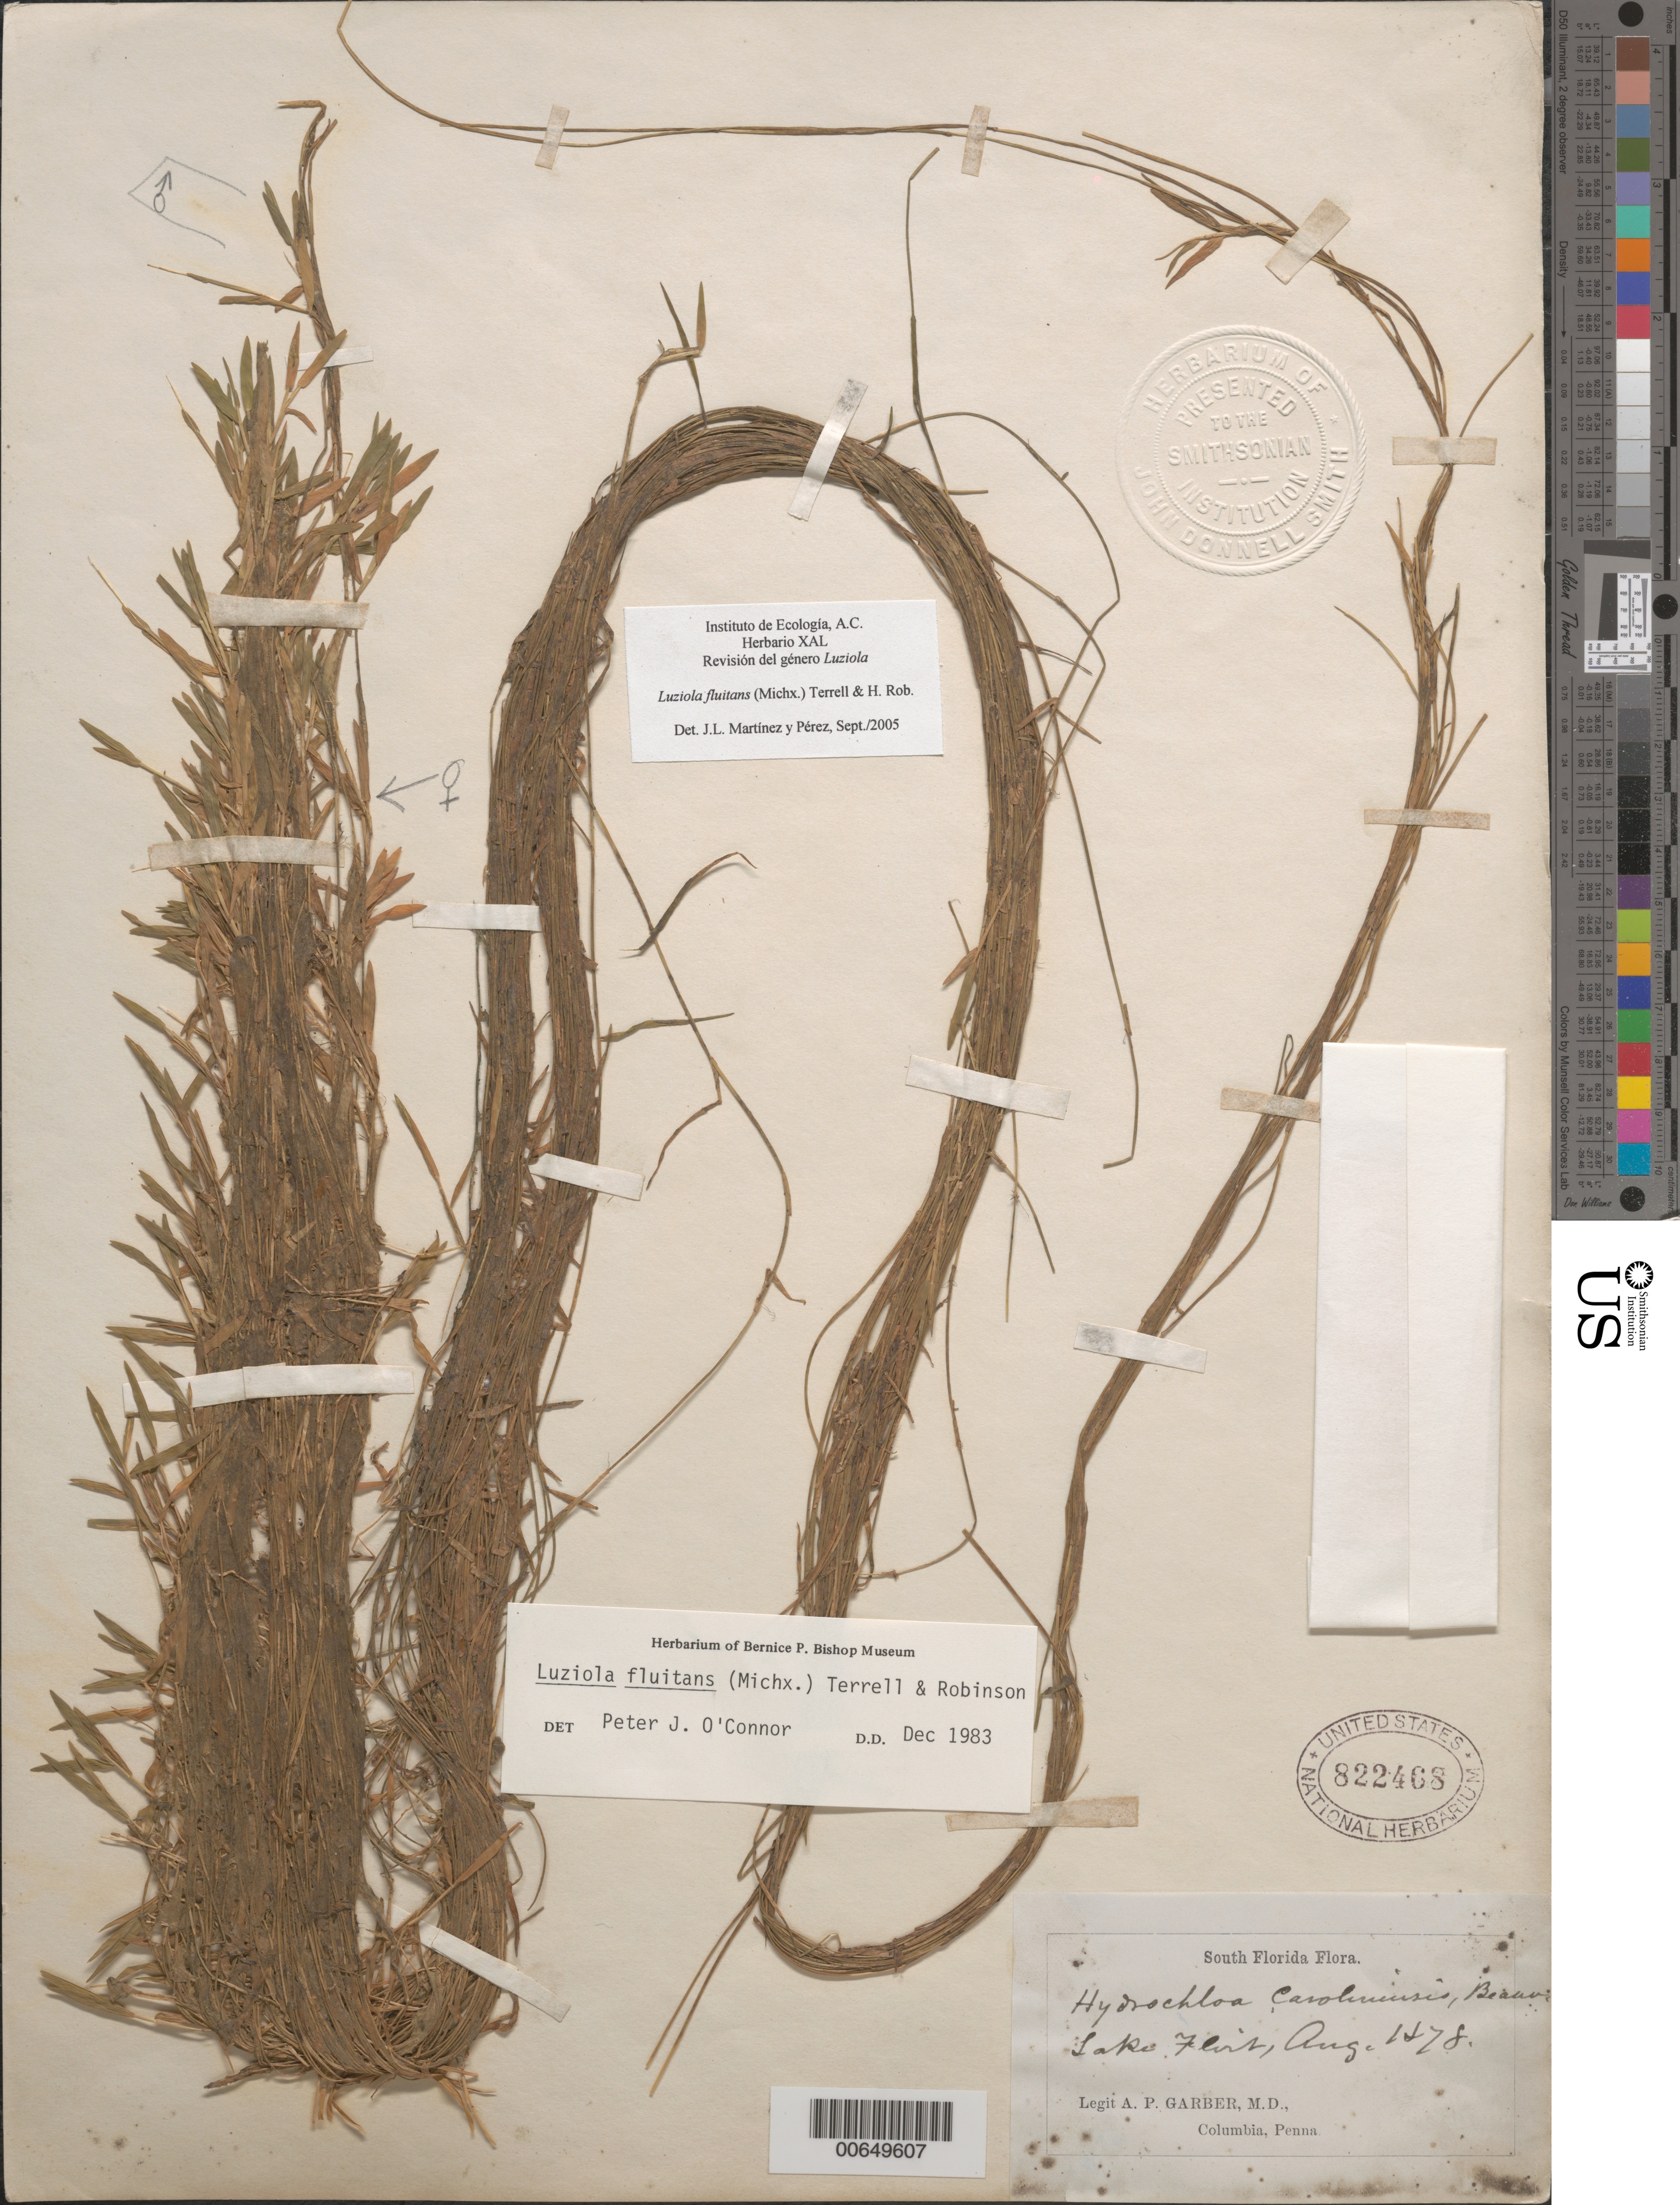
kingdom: Plantae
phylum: Tracheophyta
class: Liliopsida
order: Poales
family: Poaceae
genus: Luziola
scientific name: Luziola fluitans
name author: (Michx.) Terrell & H. Rob.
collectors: A. P. Garber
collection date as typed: Aug 1878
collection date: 1878-08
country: United States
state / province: Florida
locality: Lake Flirt.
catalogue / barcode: US 822468